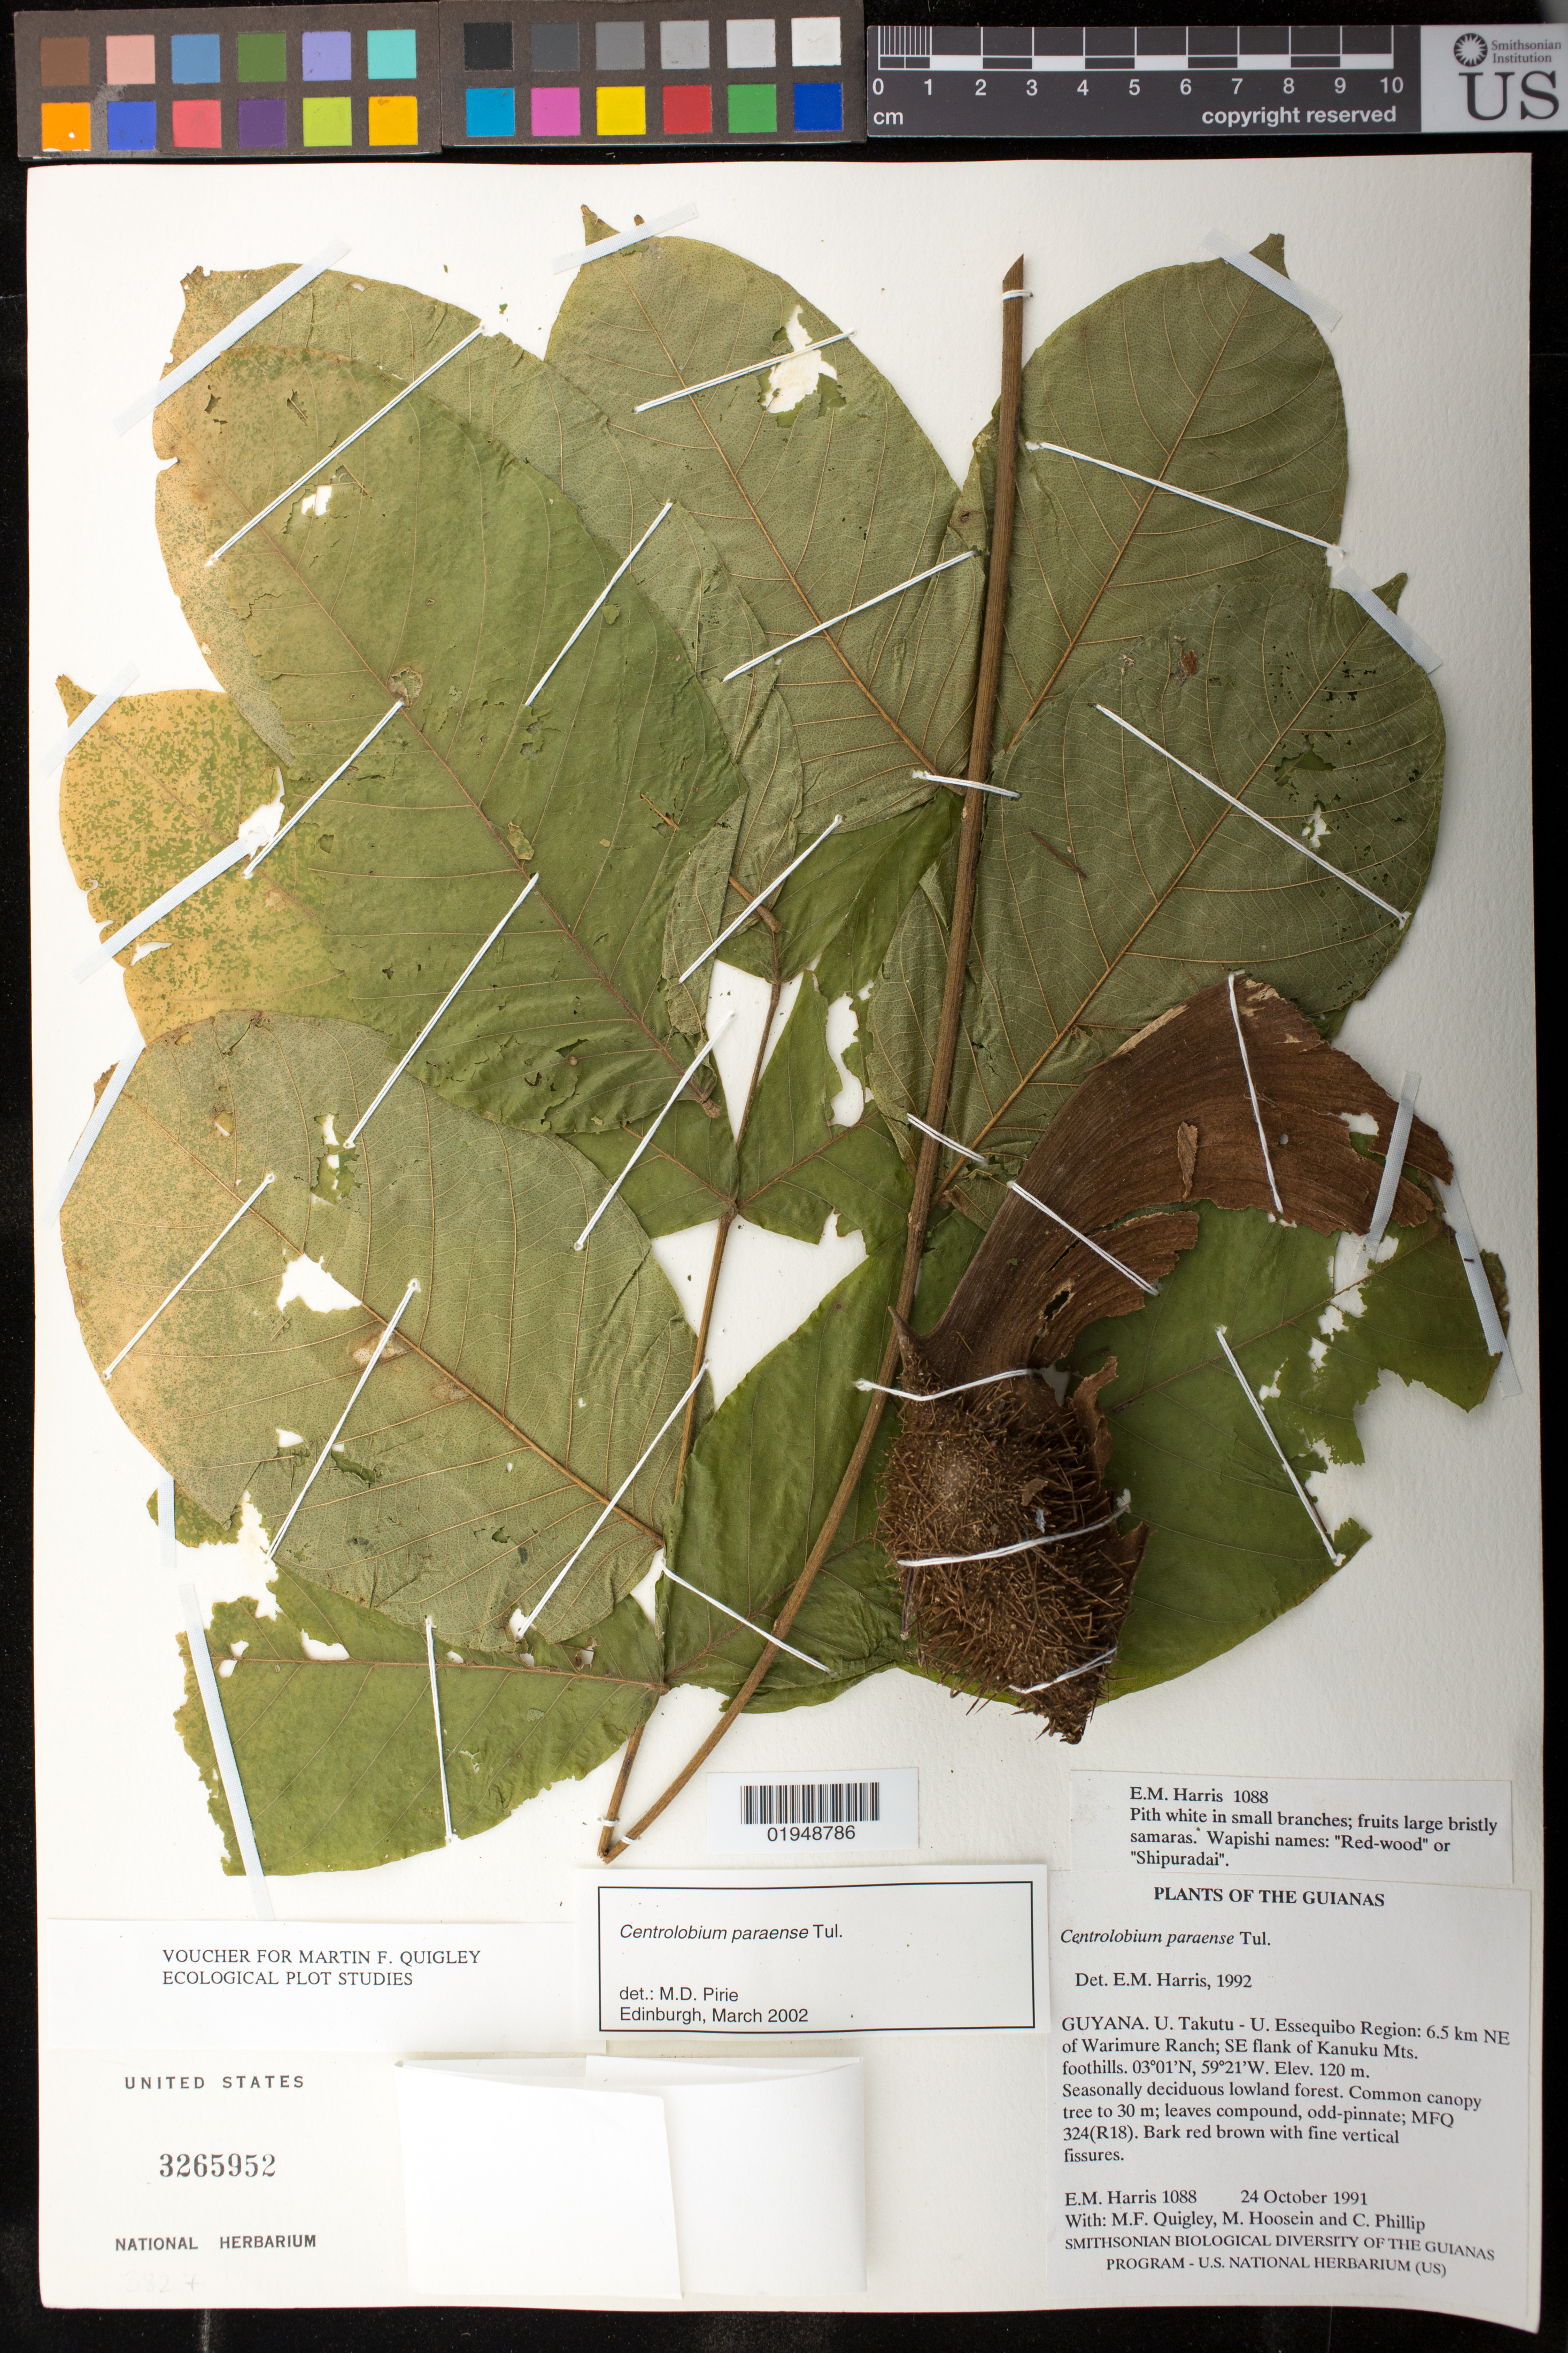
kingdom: Plantae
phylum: Tracheophyta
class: Magnoliopsida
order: Fabales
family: Fabaceae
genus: Centrolobium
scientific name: Centrolobium paraense var. paraense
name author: Tul.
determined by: Pirie, M. D., (U)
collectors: E. M. Harris, M. Quigley, M. Hossein & C. Phillip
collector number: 1088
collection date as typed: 24 October 1991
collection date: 1991-10-24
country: Guyana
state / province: U. Takutu-U. Essequibo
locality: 6.5 km NE of Warimure Ranch; SE flank of Kanuku Mts. foothills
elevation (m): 120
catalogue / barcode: US 3265952